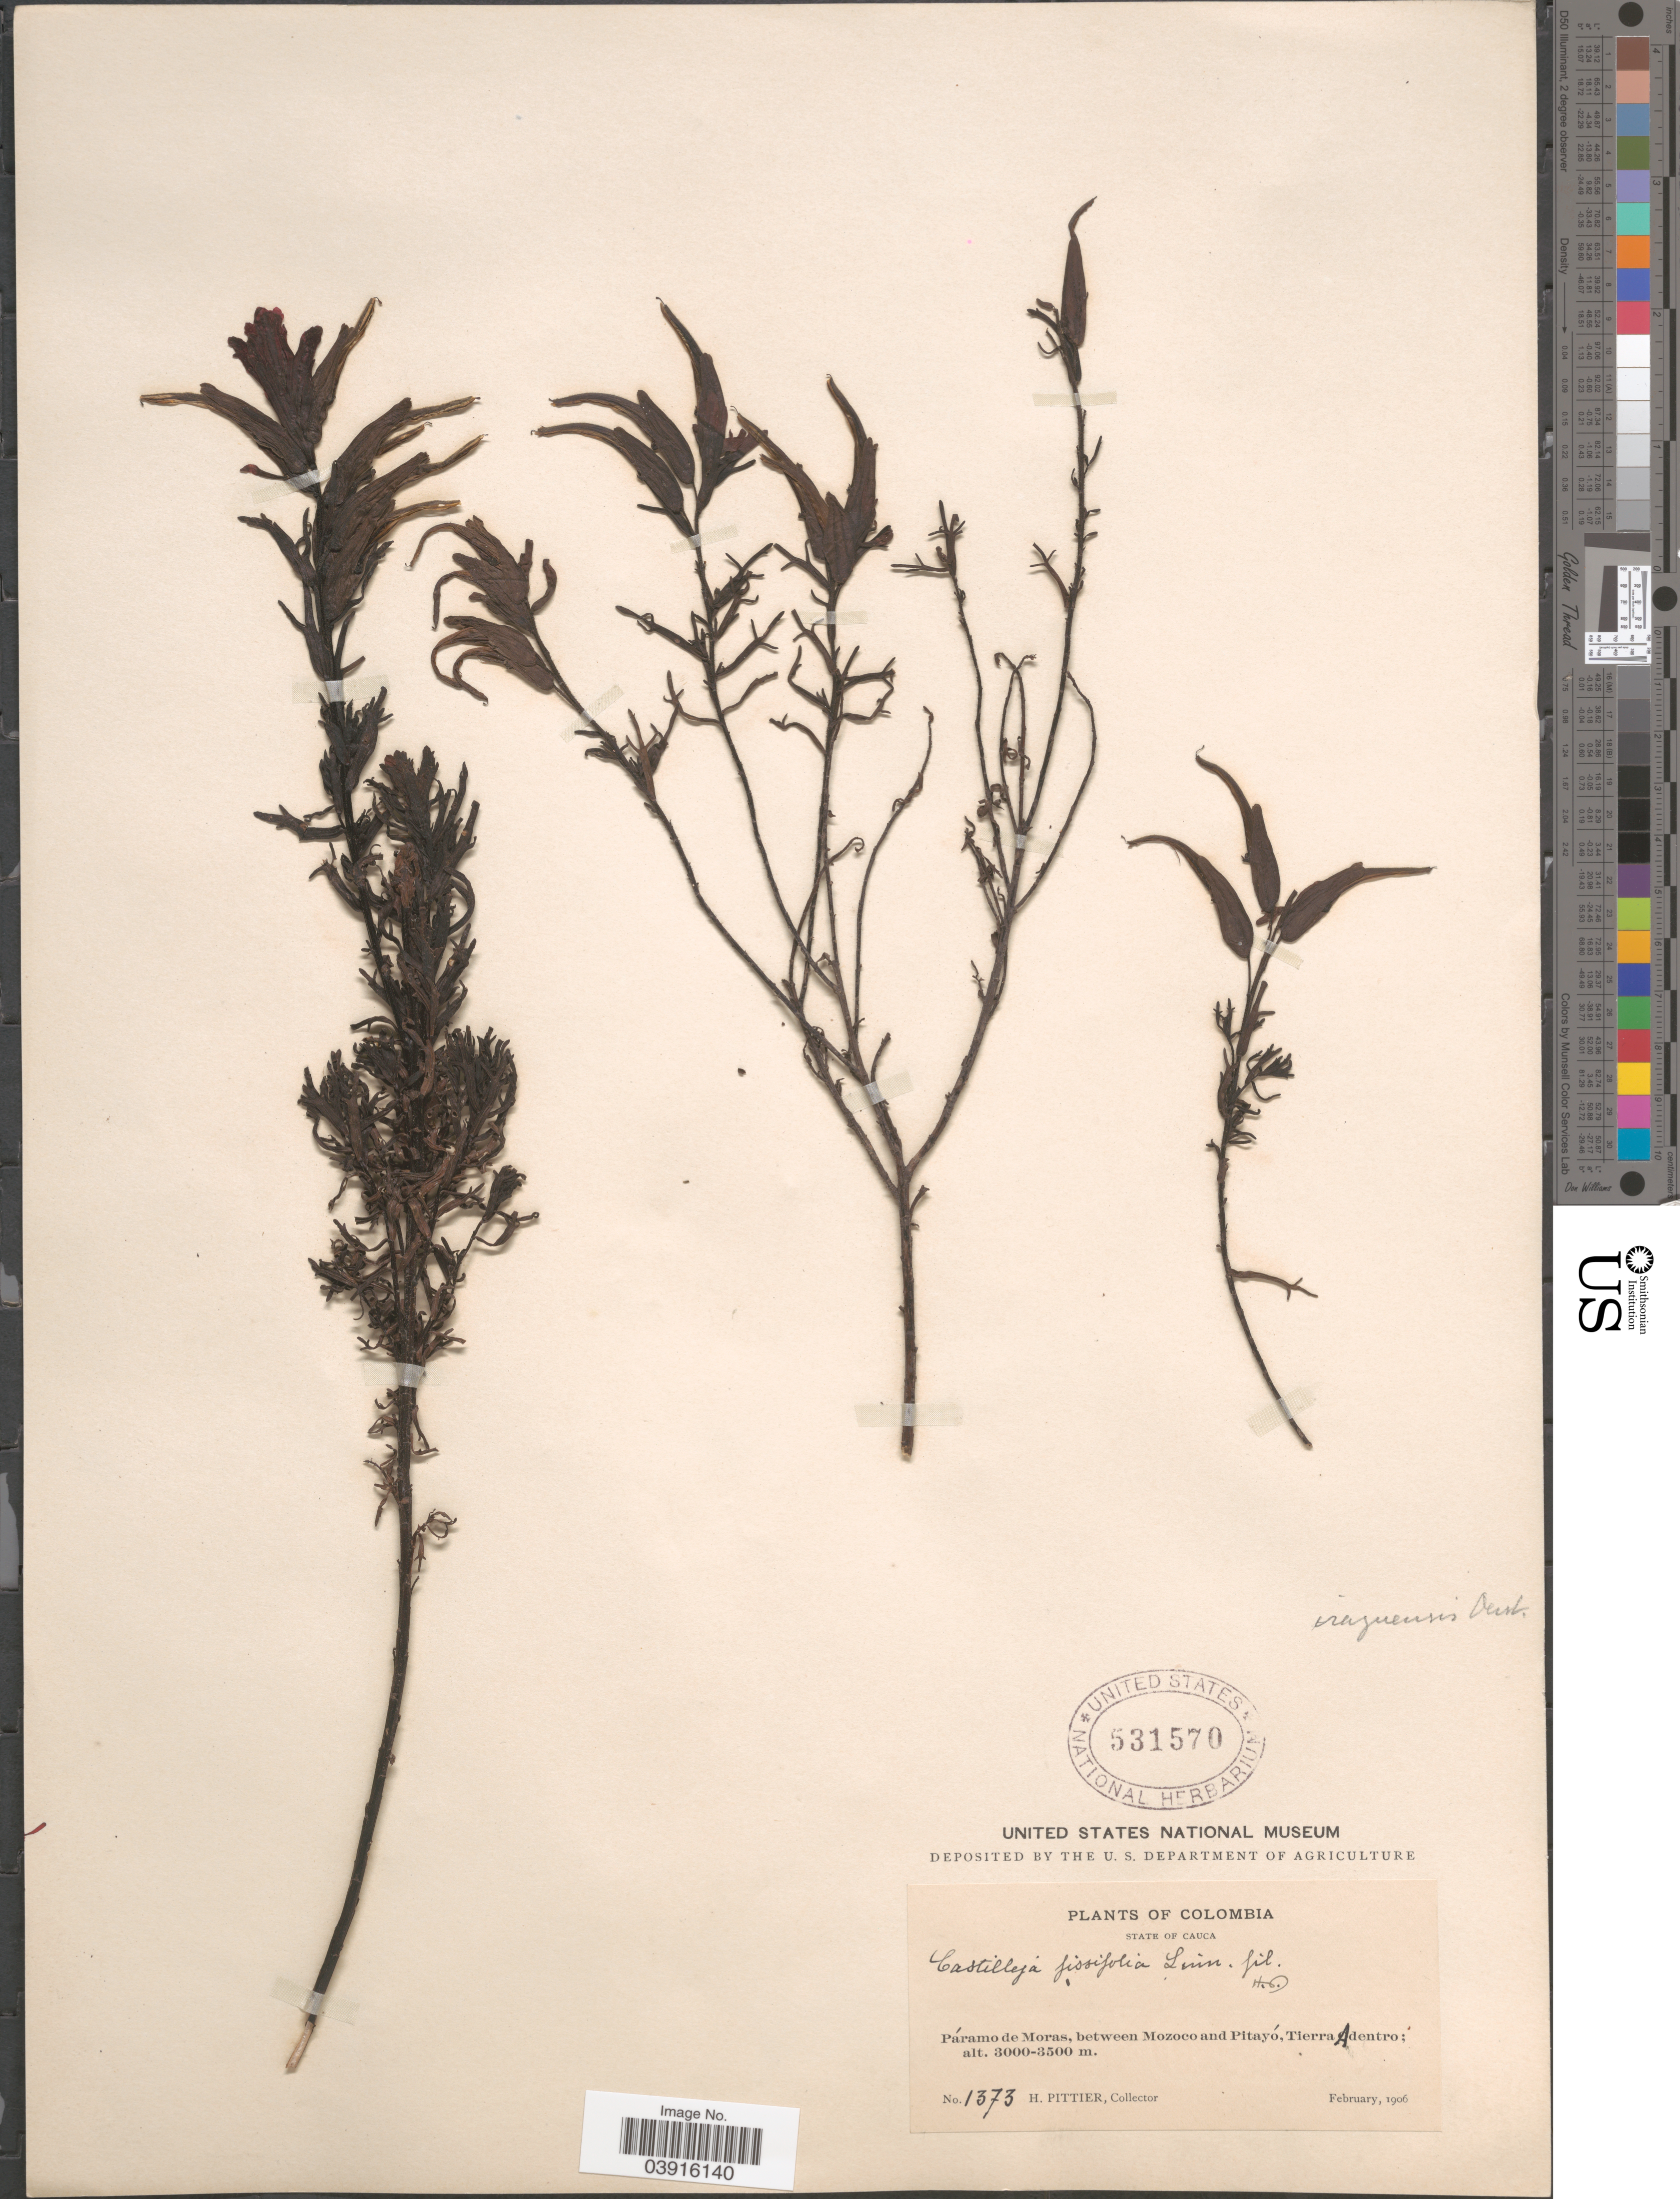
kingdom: Plantae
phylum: Tracheophyta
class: Magnoliopsida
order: Lamiales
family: Orobanchaceae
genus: Castilleja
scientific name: Castilleja fissifolia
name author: L. f.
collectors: H. F. Pittier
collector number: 1373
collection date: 1906-02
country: Colombia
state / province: Cauca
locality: Páramo de Moras, between Mozoco and Pitayó, Tierra Adentro.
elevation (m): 3000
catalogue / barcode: US 531570